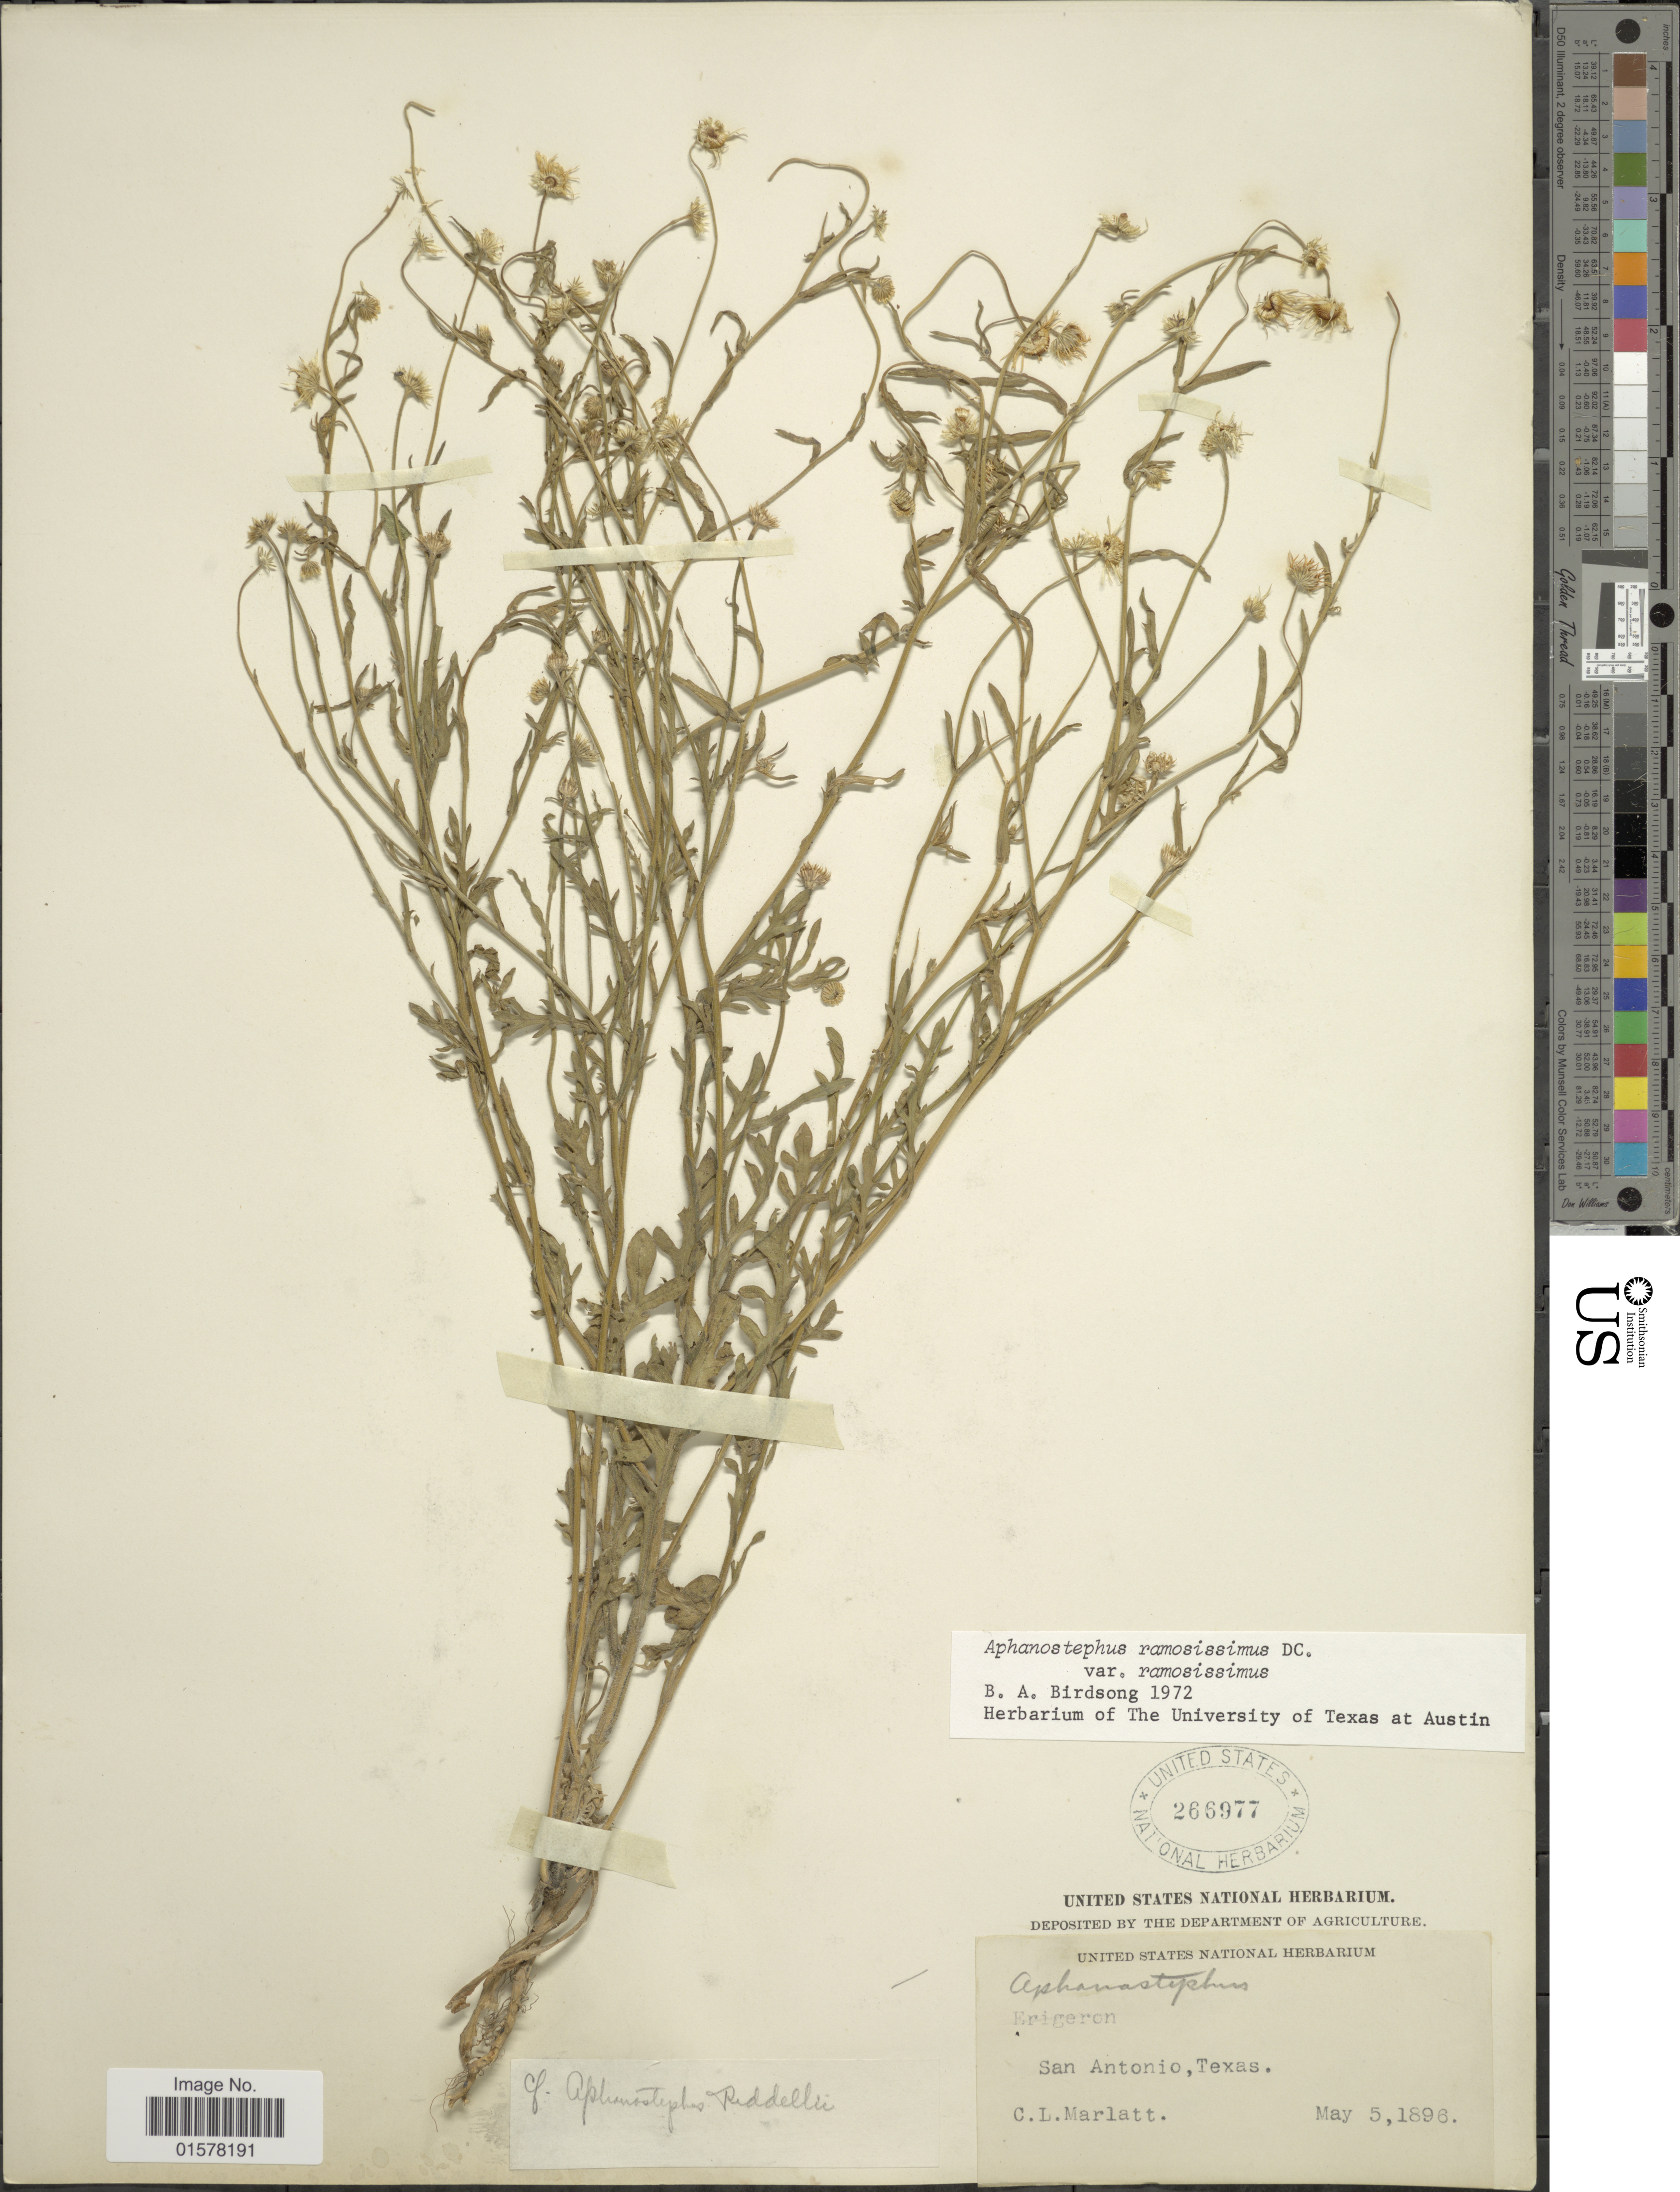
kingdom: Plantae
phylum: Tracheophyta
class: Magnoliopsida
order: Asterales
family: Asteraceae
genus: Aphanostephus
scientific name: Aphanostephus ramosissimus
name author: DC.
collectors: C. Marlatt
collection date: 1896-05-05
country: United States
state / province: Texas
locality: San Antonio, Texas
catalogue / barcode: US 266977